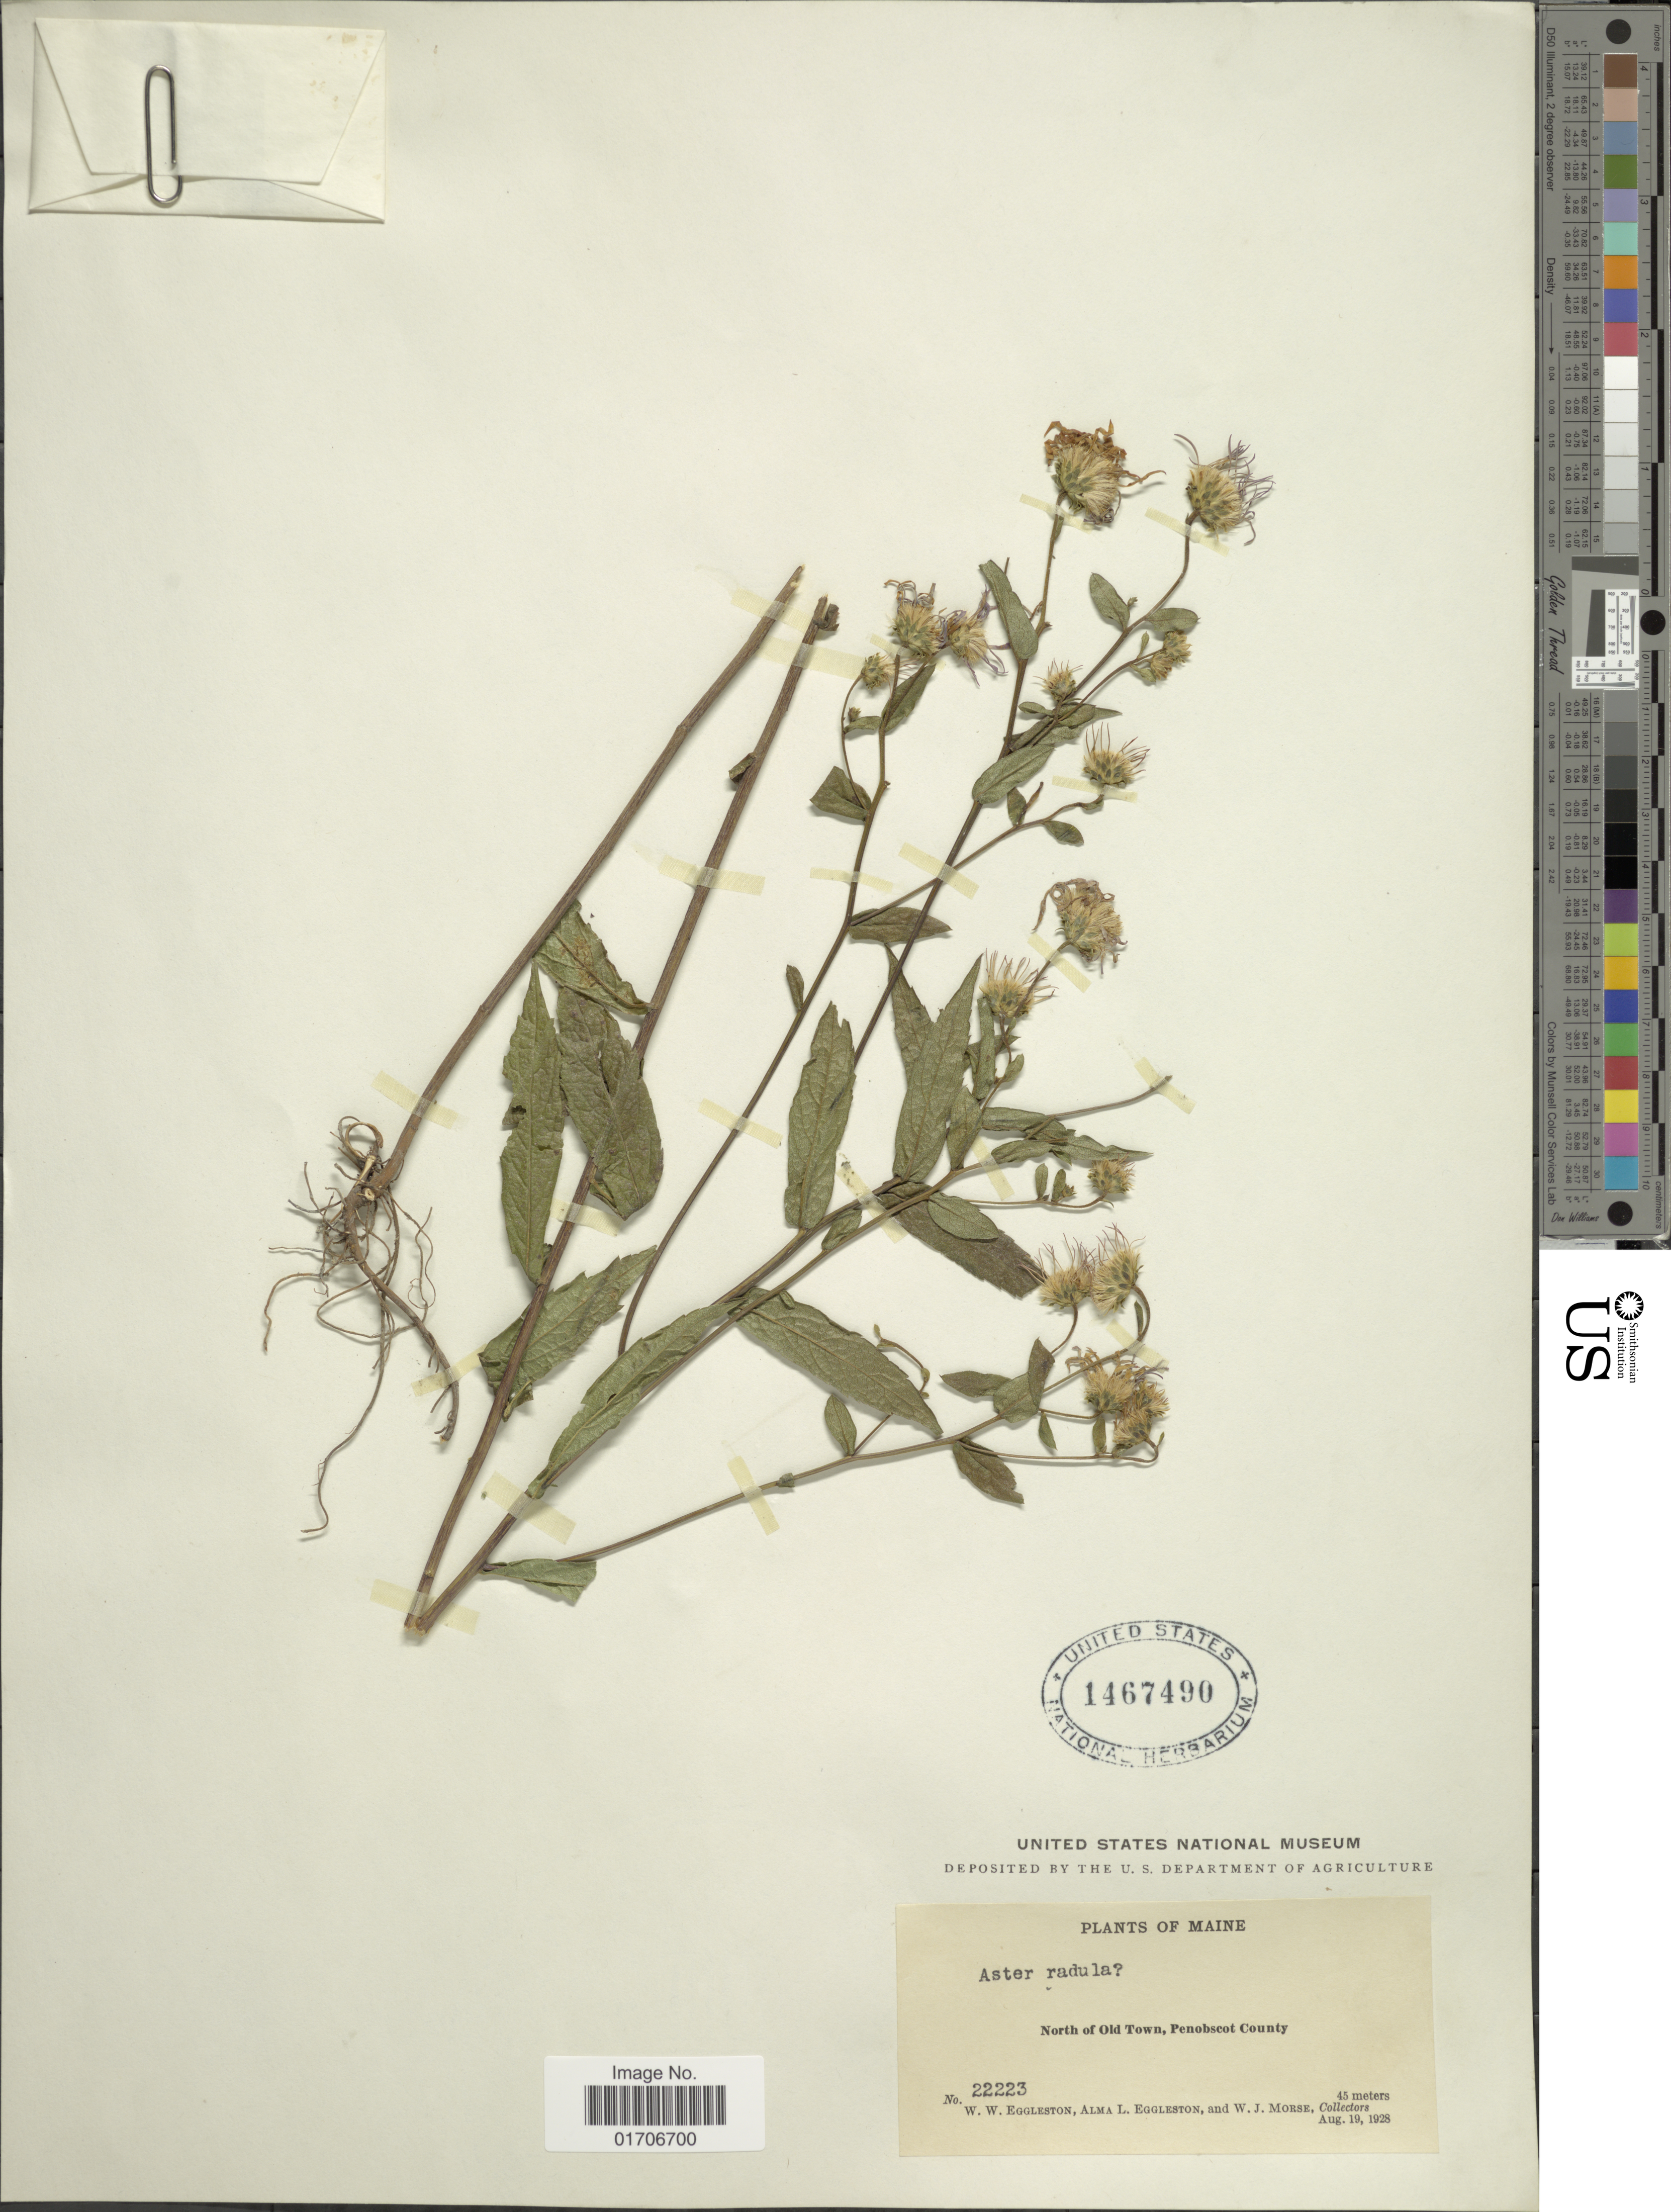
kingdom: Plantae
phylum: Tracheophyta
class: Magnoliopsida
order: Asterales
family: Asteraceae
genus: Eurybia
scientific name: Eurybia radula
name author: (Aiton) G.L. Nesom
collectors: W. W. Eggleston, A. Eggleston & W. J. Morse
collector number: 22223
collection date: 1928-08-19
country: United States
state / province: Maine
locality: North of Old Town, Penobscot County.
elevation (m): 45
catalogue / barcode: US 1467490